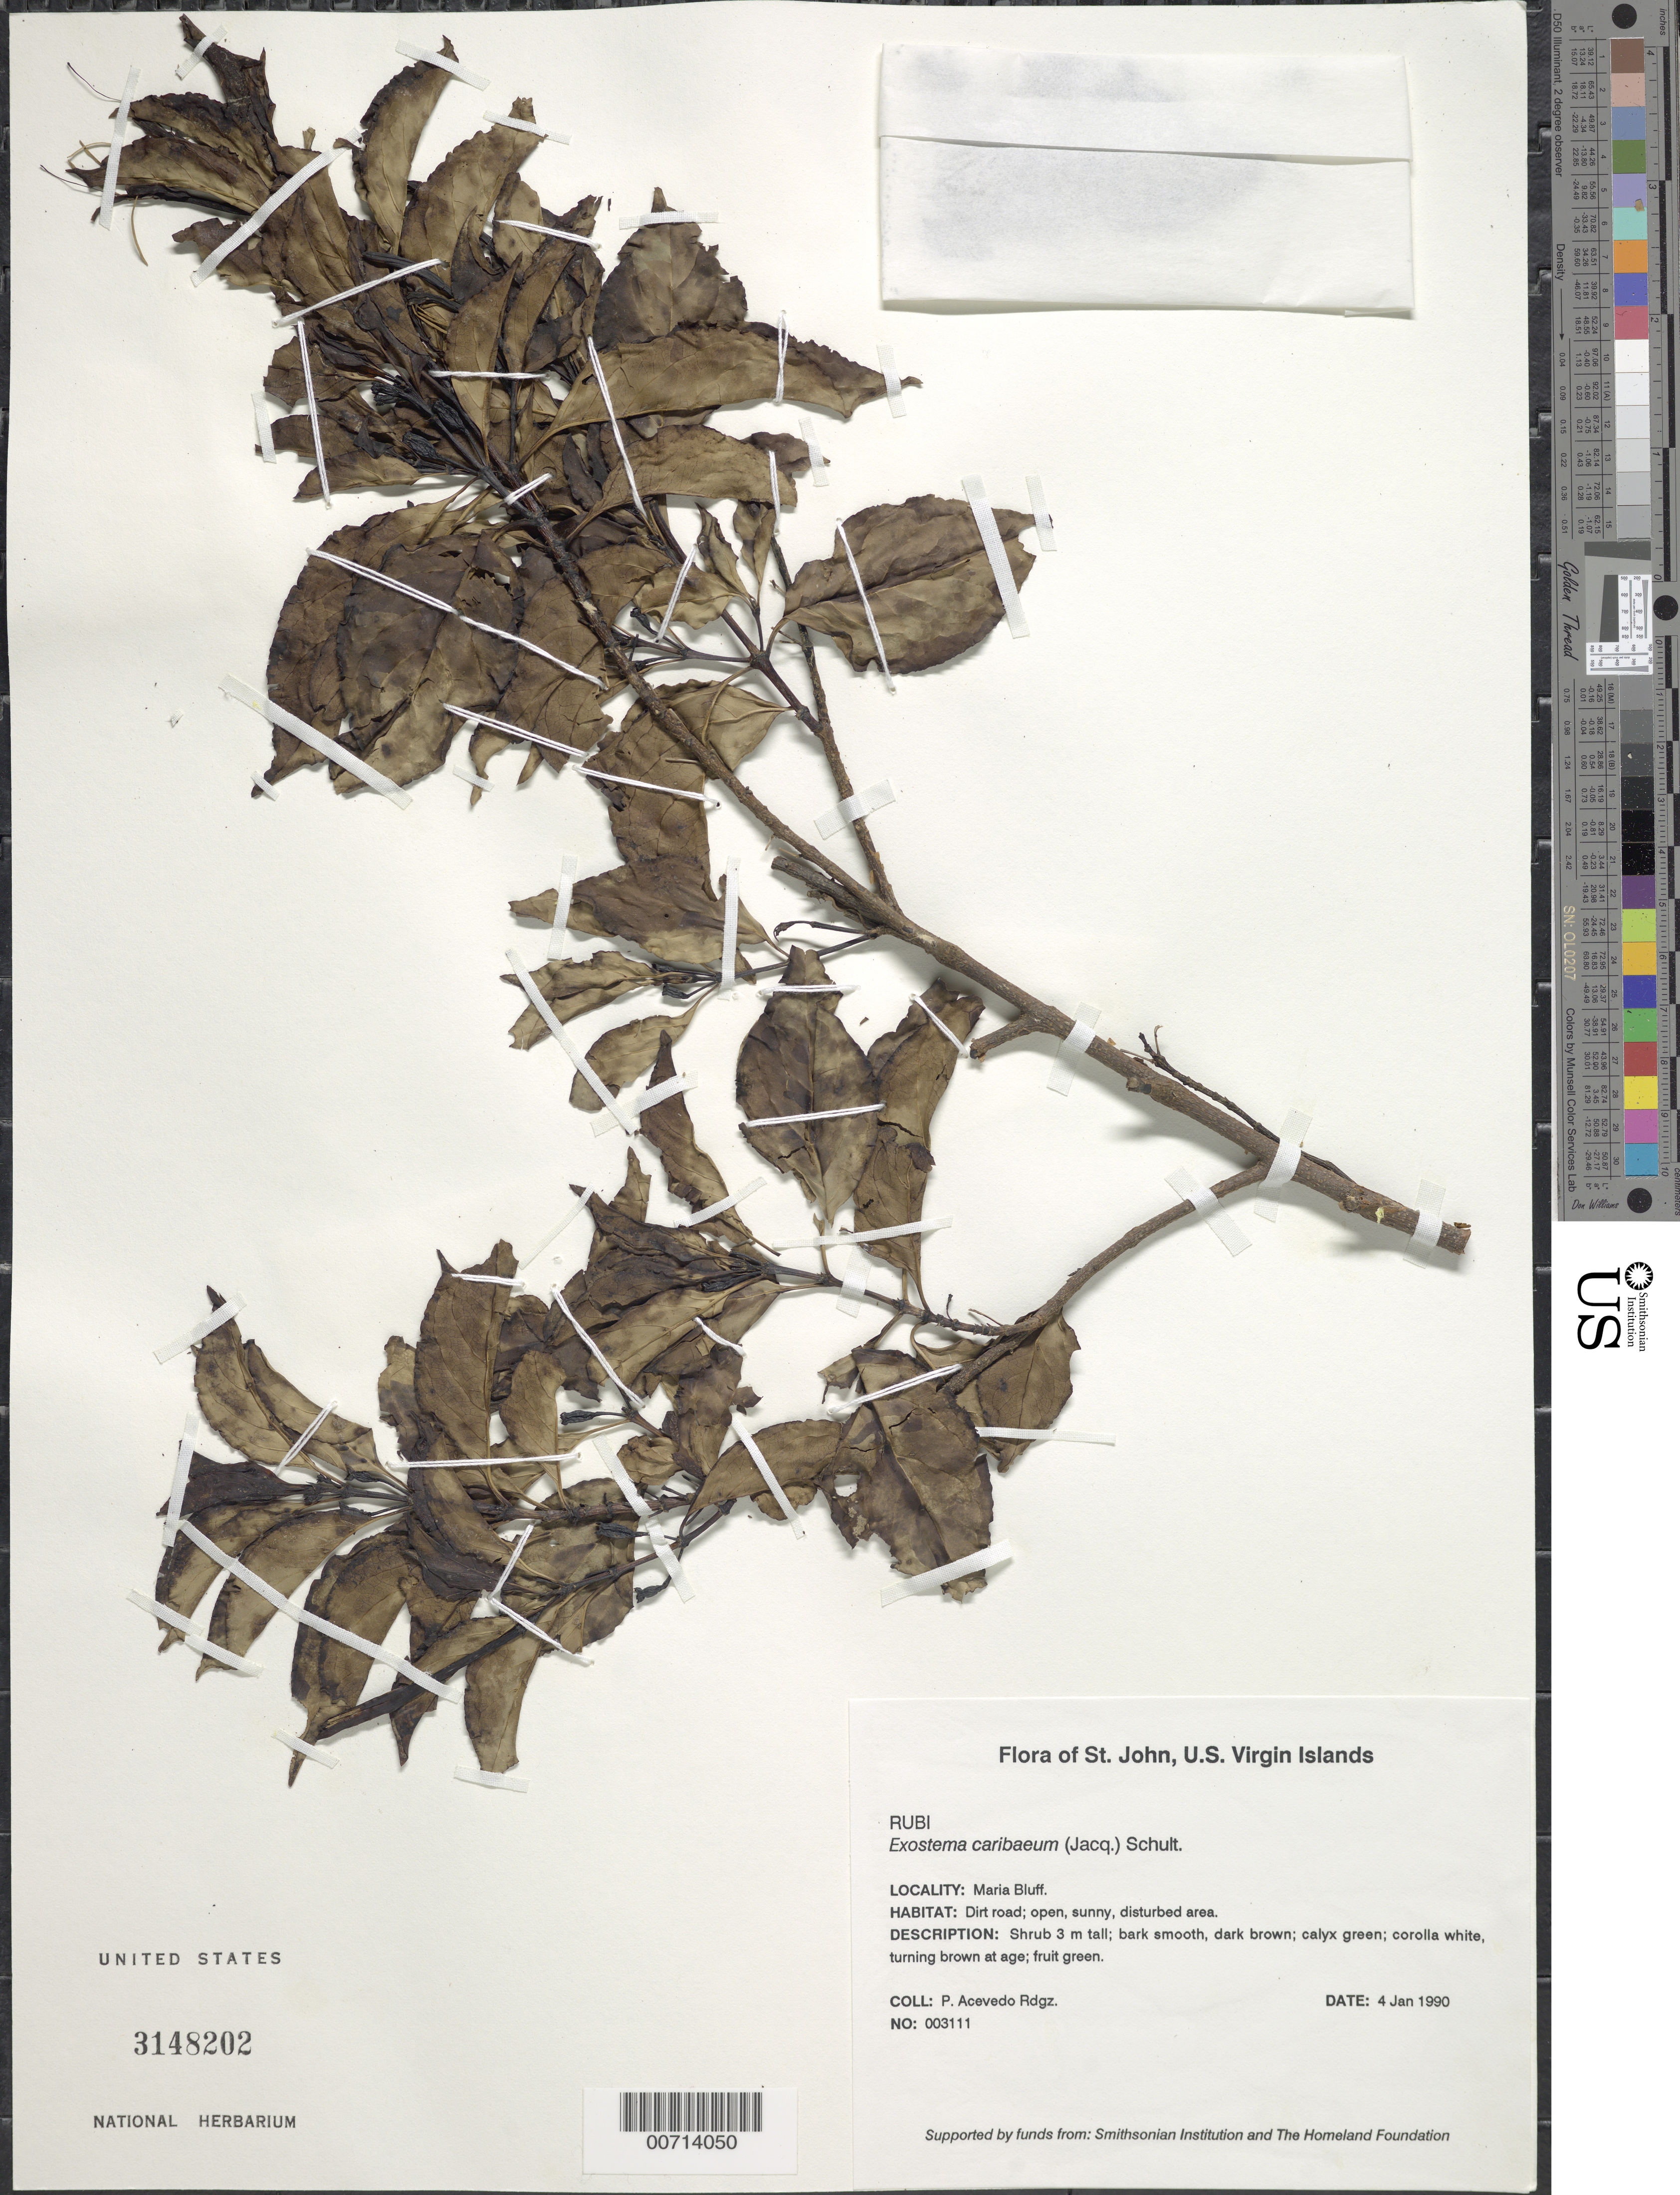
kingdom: Plantae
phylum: Tracheophyta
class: Magnoliopsida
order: Gentianales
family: Rubiaceae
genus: Exostema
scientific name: Exostema caribaeum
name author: (Jacq.) Roem. & Schult.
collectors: P. Acevedo-Rodr.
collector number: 3111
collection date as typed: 04 Jan 1990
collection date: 1990-01-04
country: U.S. Virgin Islands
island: St. John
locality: Cruz Bay Quarter; Maria Bluff.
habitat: Dirt road; open, sunny, disturbed area.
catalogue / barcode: US 3148202